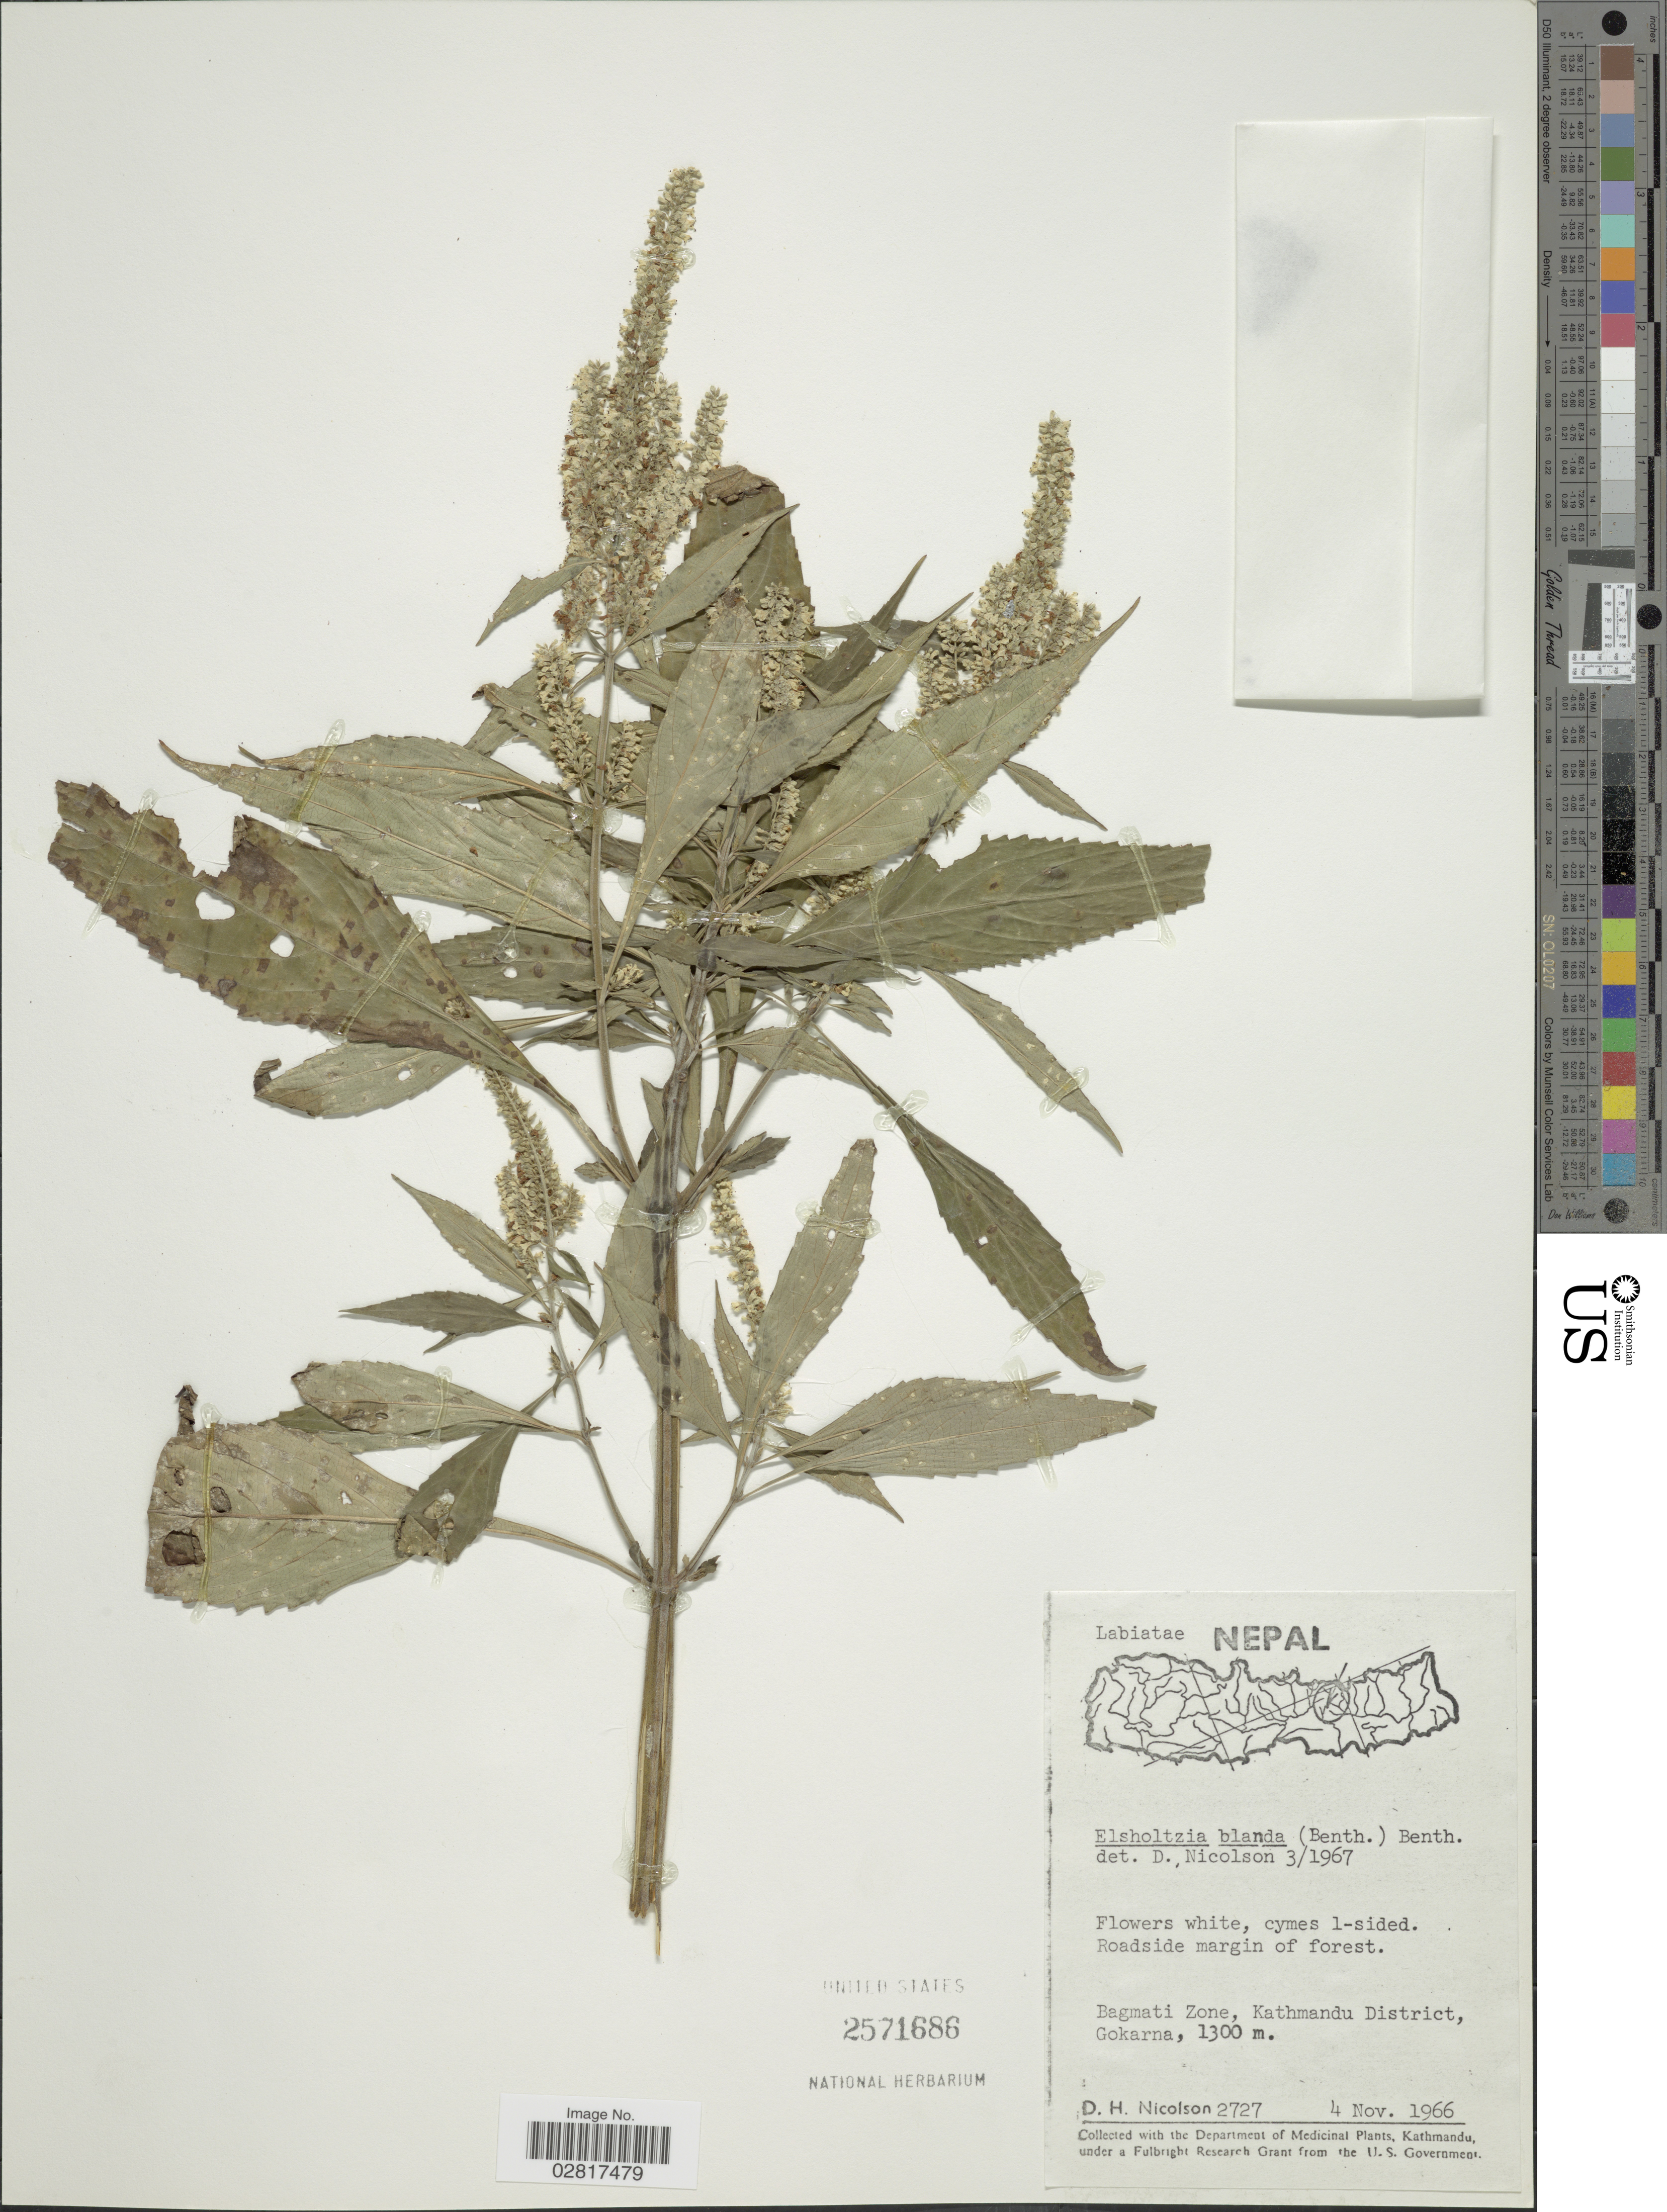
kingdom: Plantae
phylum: Tracheophyta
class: Magnoliopsida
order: Lamiales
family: Lamiaceae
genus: Elsholtzia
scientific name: Elsholtzia blanda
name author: (Benth.) Benth.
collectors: D. H. Nicolson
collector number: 2727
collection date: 1966-11-04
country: Nepal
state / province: Bagmati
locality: Bagmati Zone, Kathmandu District, Gokarna.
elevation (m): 1300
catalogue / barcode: US 2571686